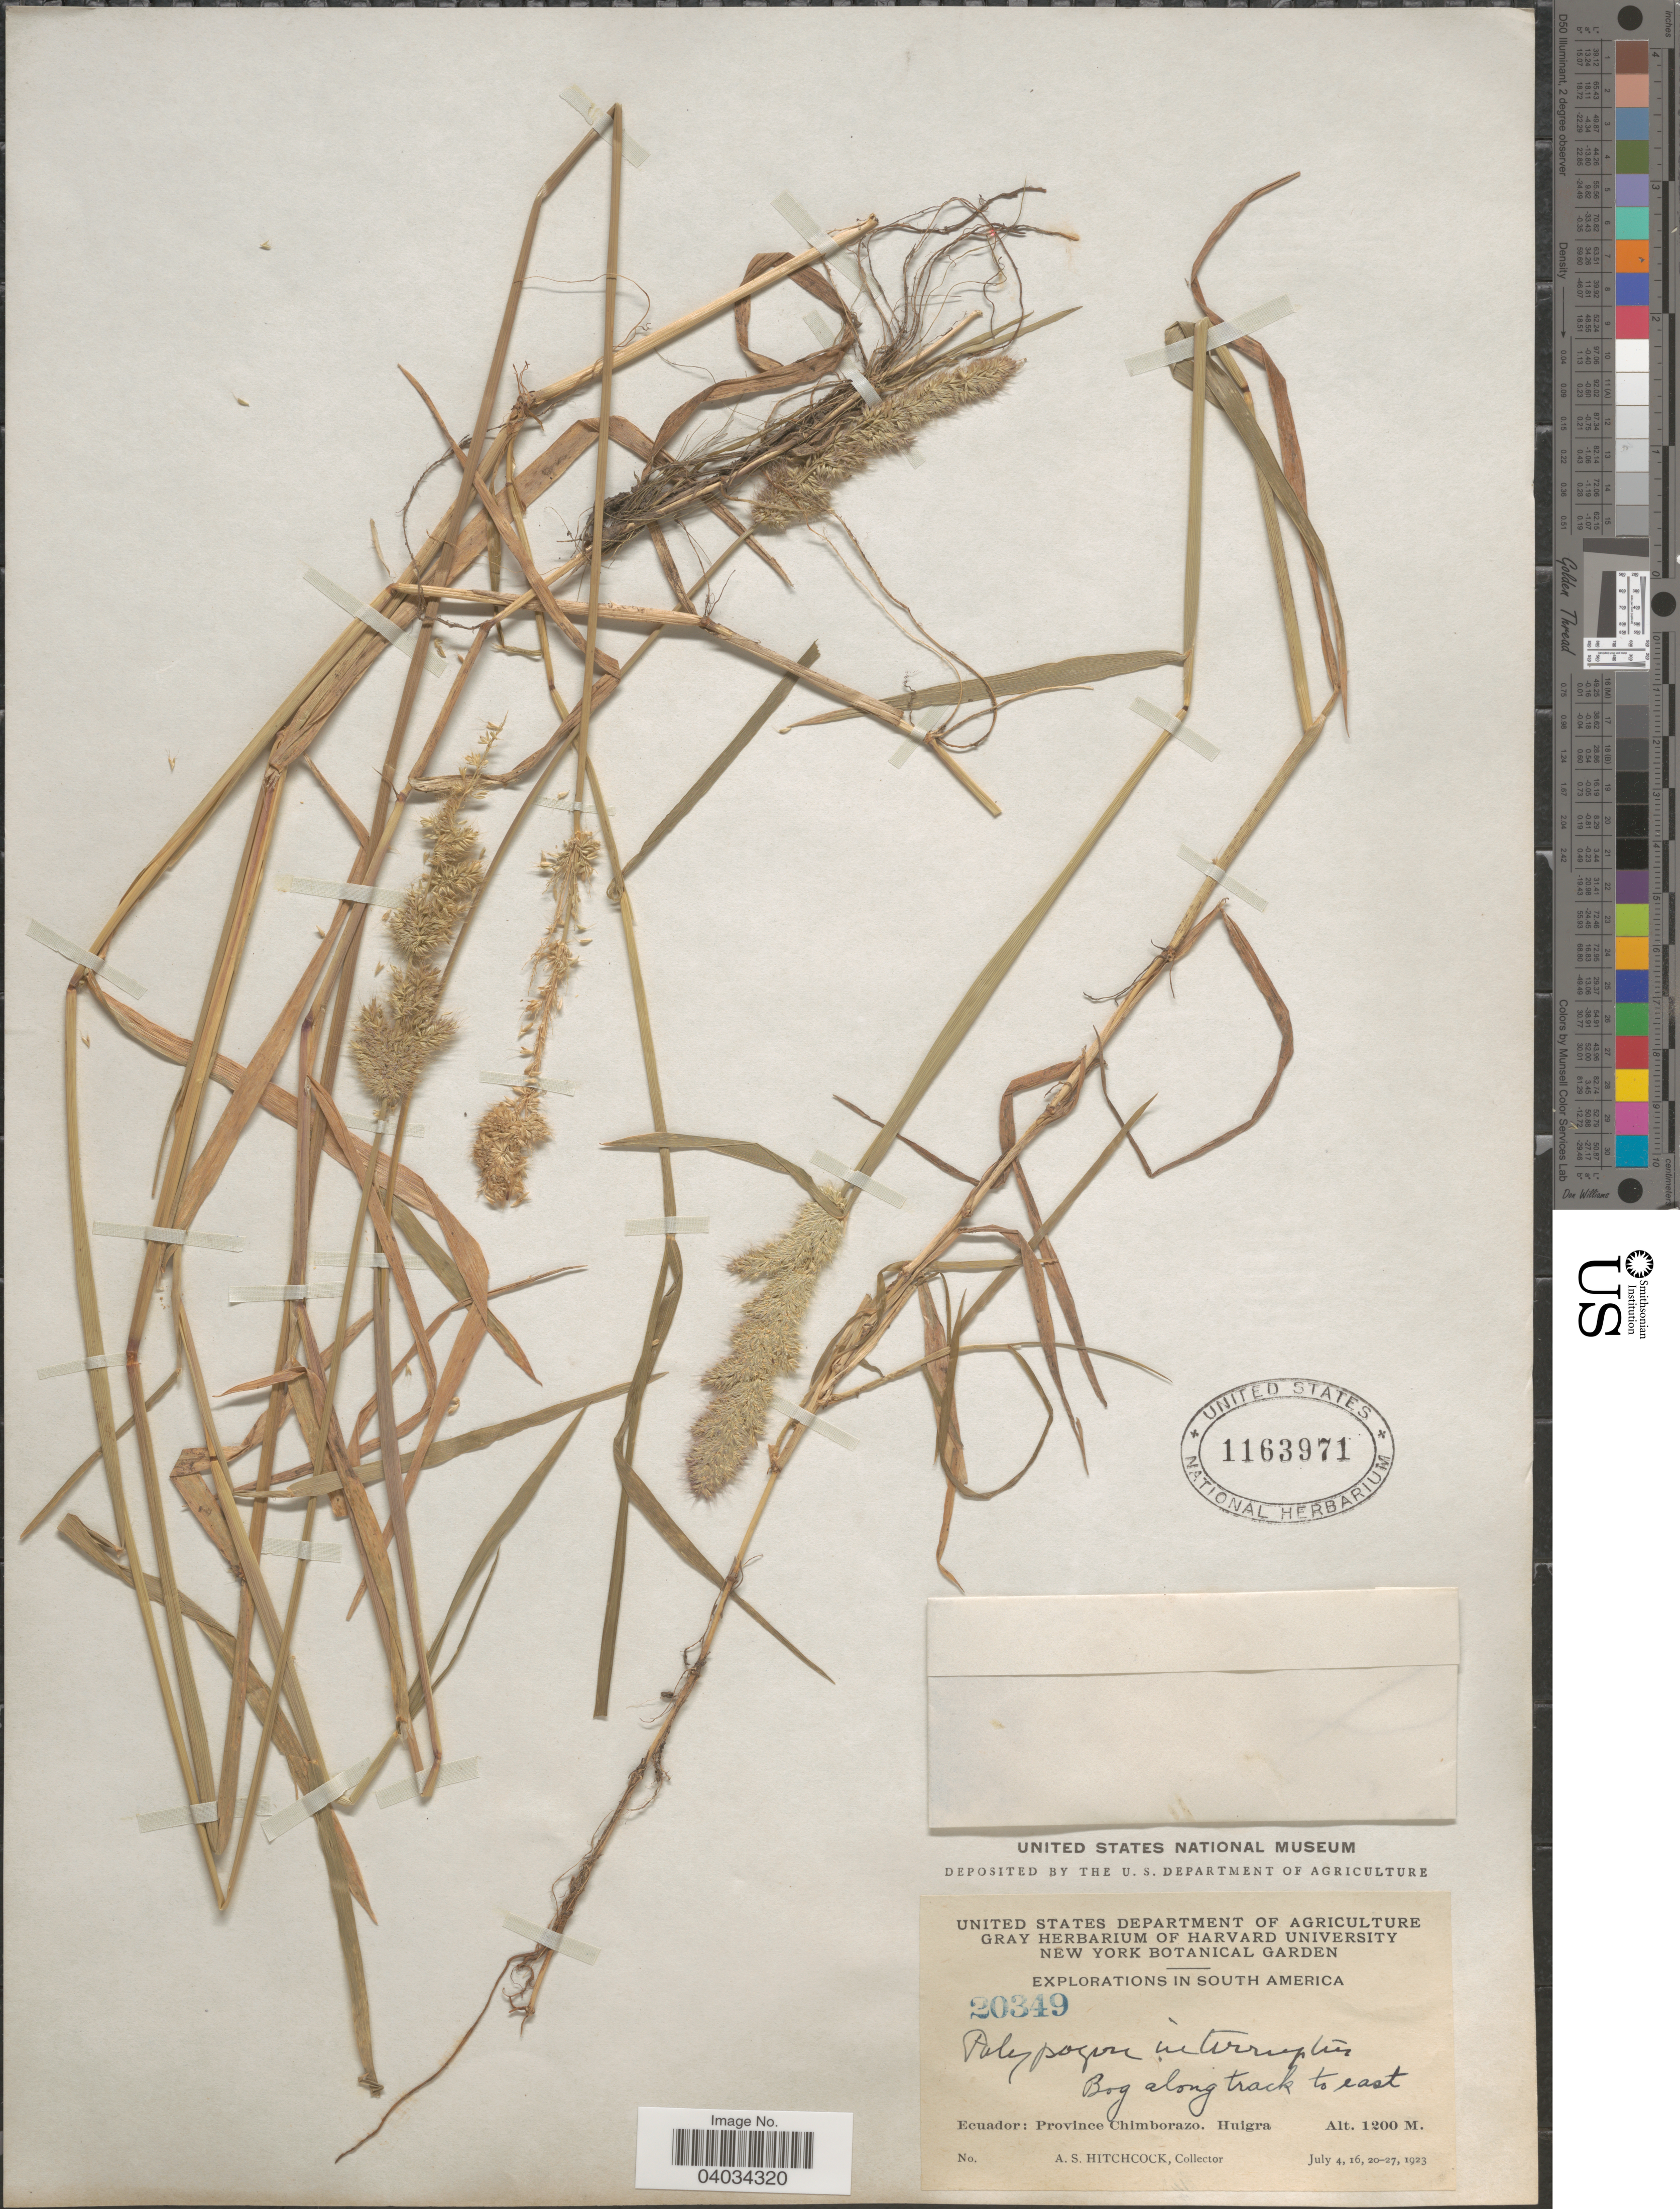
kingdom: Plantae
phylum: Tracheophyta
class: Liliopsida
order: Poales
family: Poaceae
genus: Polypogon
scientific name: Polypogon interruptus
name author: Kunth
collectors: A. S. Hitchcock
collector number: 20349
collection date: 1923-07-04/1923-07-27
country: Ecuador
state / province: Chimborazo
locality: Huigra.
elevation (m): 1200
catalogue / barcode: US 1163971